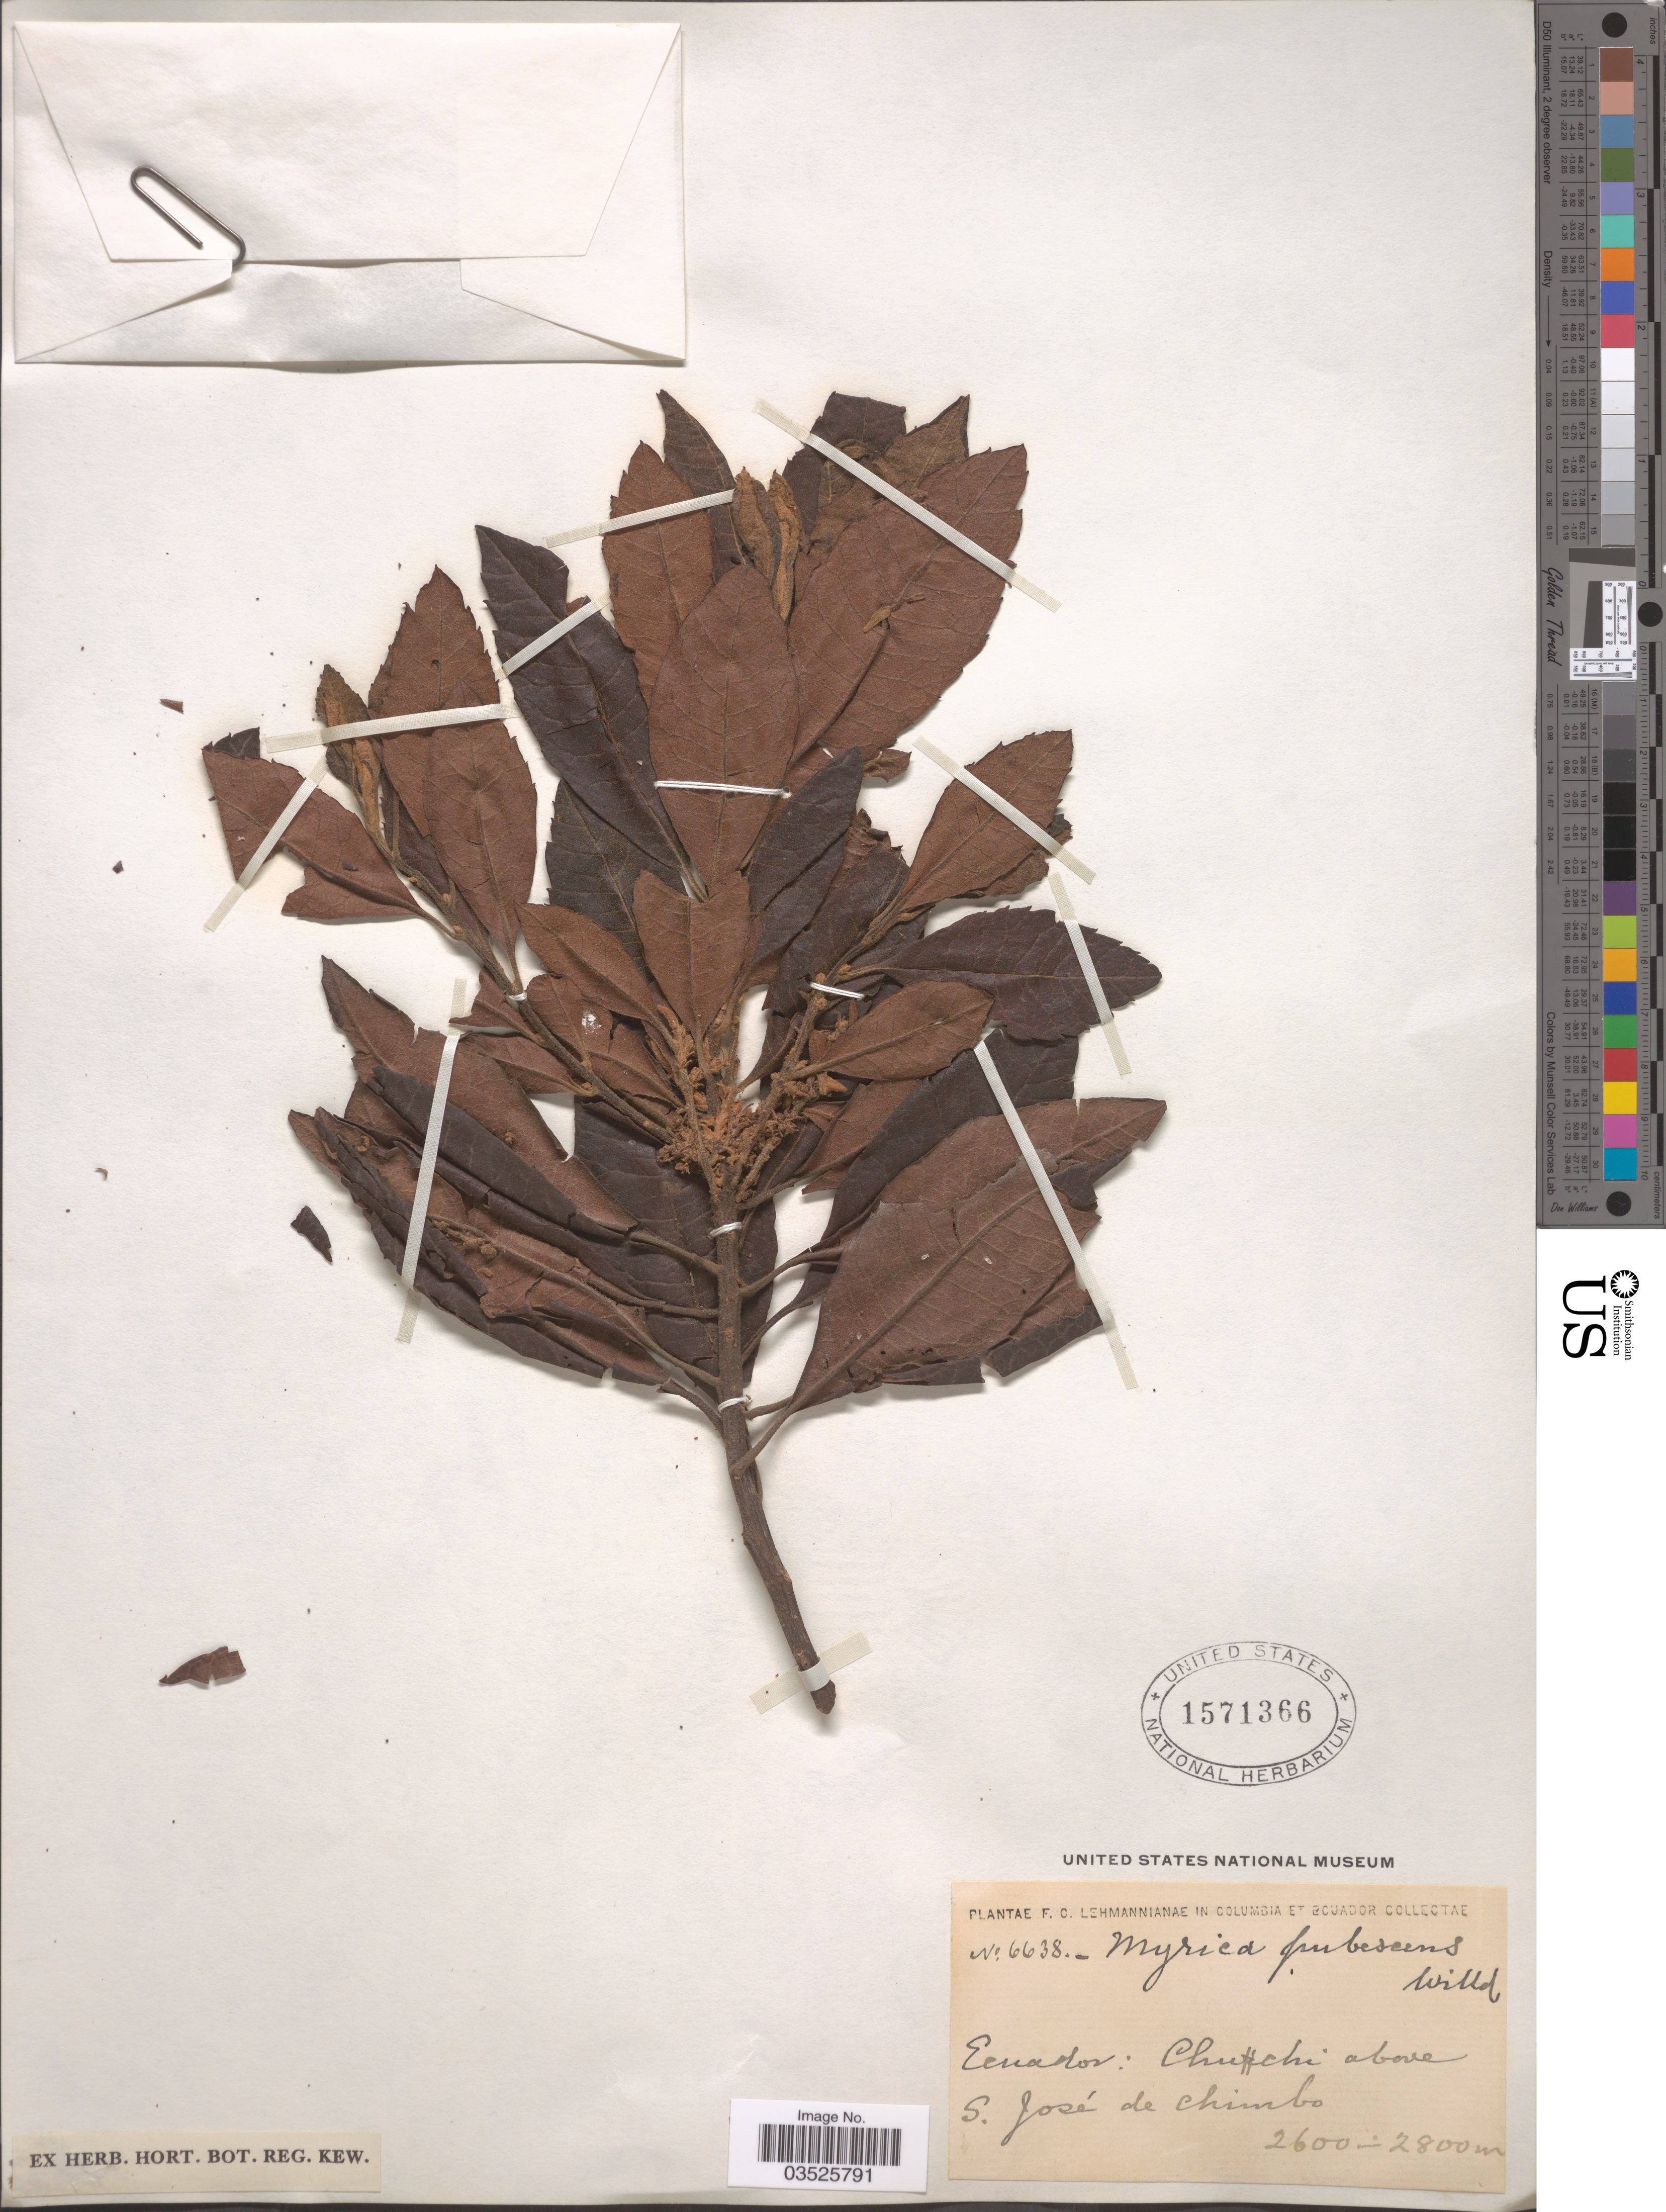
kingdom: Plantae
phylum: Tracheophyta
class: Magnoliopsida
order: Fagales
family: Myricaceae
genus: Morella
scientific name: Morella pubescens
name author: (Humb. & Bonpl. ex Willd.) Wilbur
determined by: Strong, M. T., (US), Smithsonian Institution - National Museum of Natural History (UNITED STATES)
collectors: F. C. Lehmann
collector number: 6638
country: Ecuador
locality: Chunchi above S. José de Chimbo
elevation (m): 2600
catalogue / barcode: US 1571366